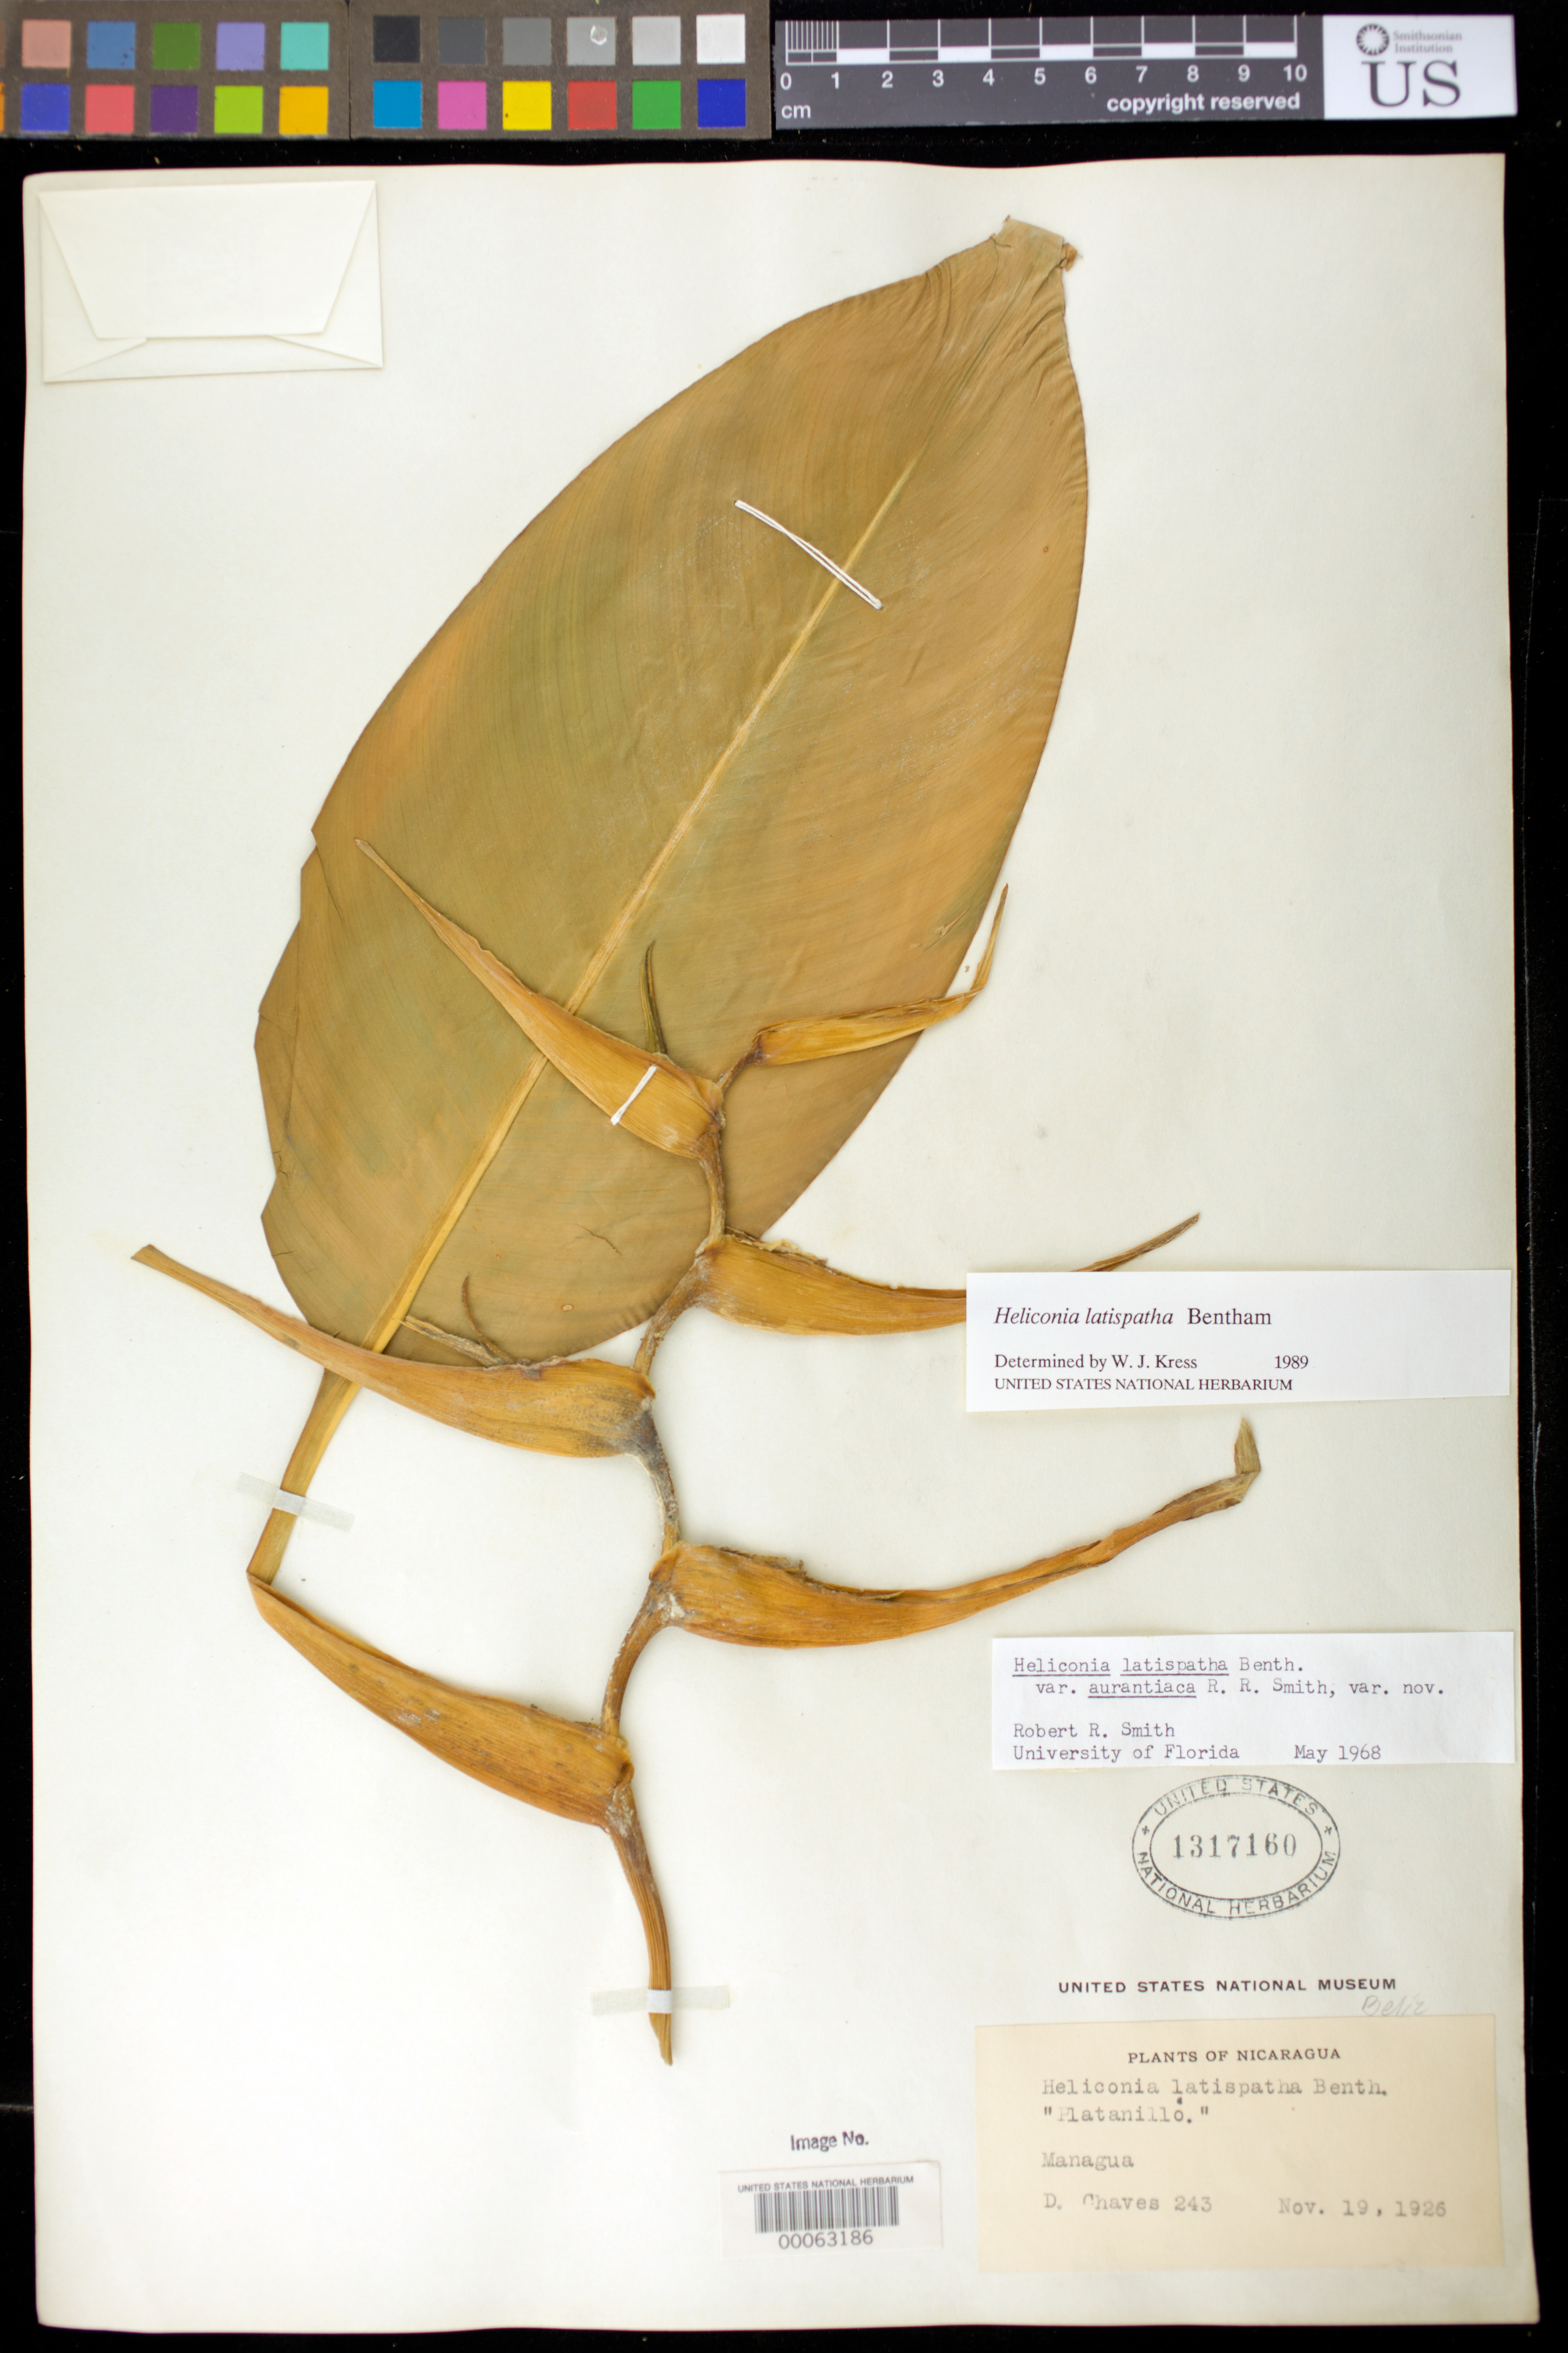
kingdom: Plantae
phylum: Tracheophyta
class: Liliopsida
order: Zingiberales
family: Heliconiaceae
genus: Heliconia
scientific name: Heliconia latispatha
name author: Benth.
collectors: D. Chaves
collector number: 243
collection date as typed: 19 Nov 1926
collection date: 1926-11-19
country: Nicaragua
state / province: Managua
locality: Managua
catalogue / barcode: US 1317160